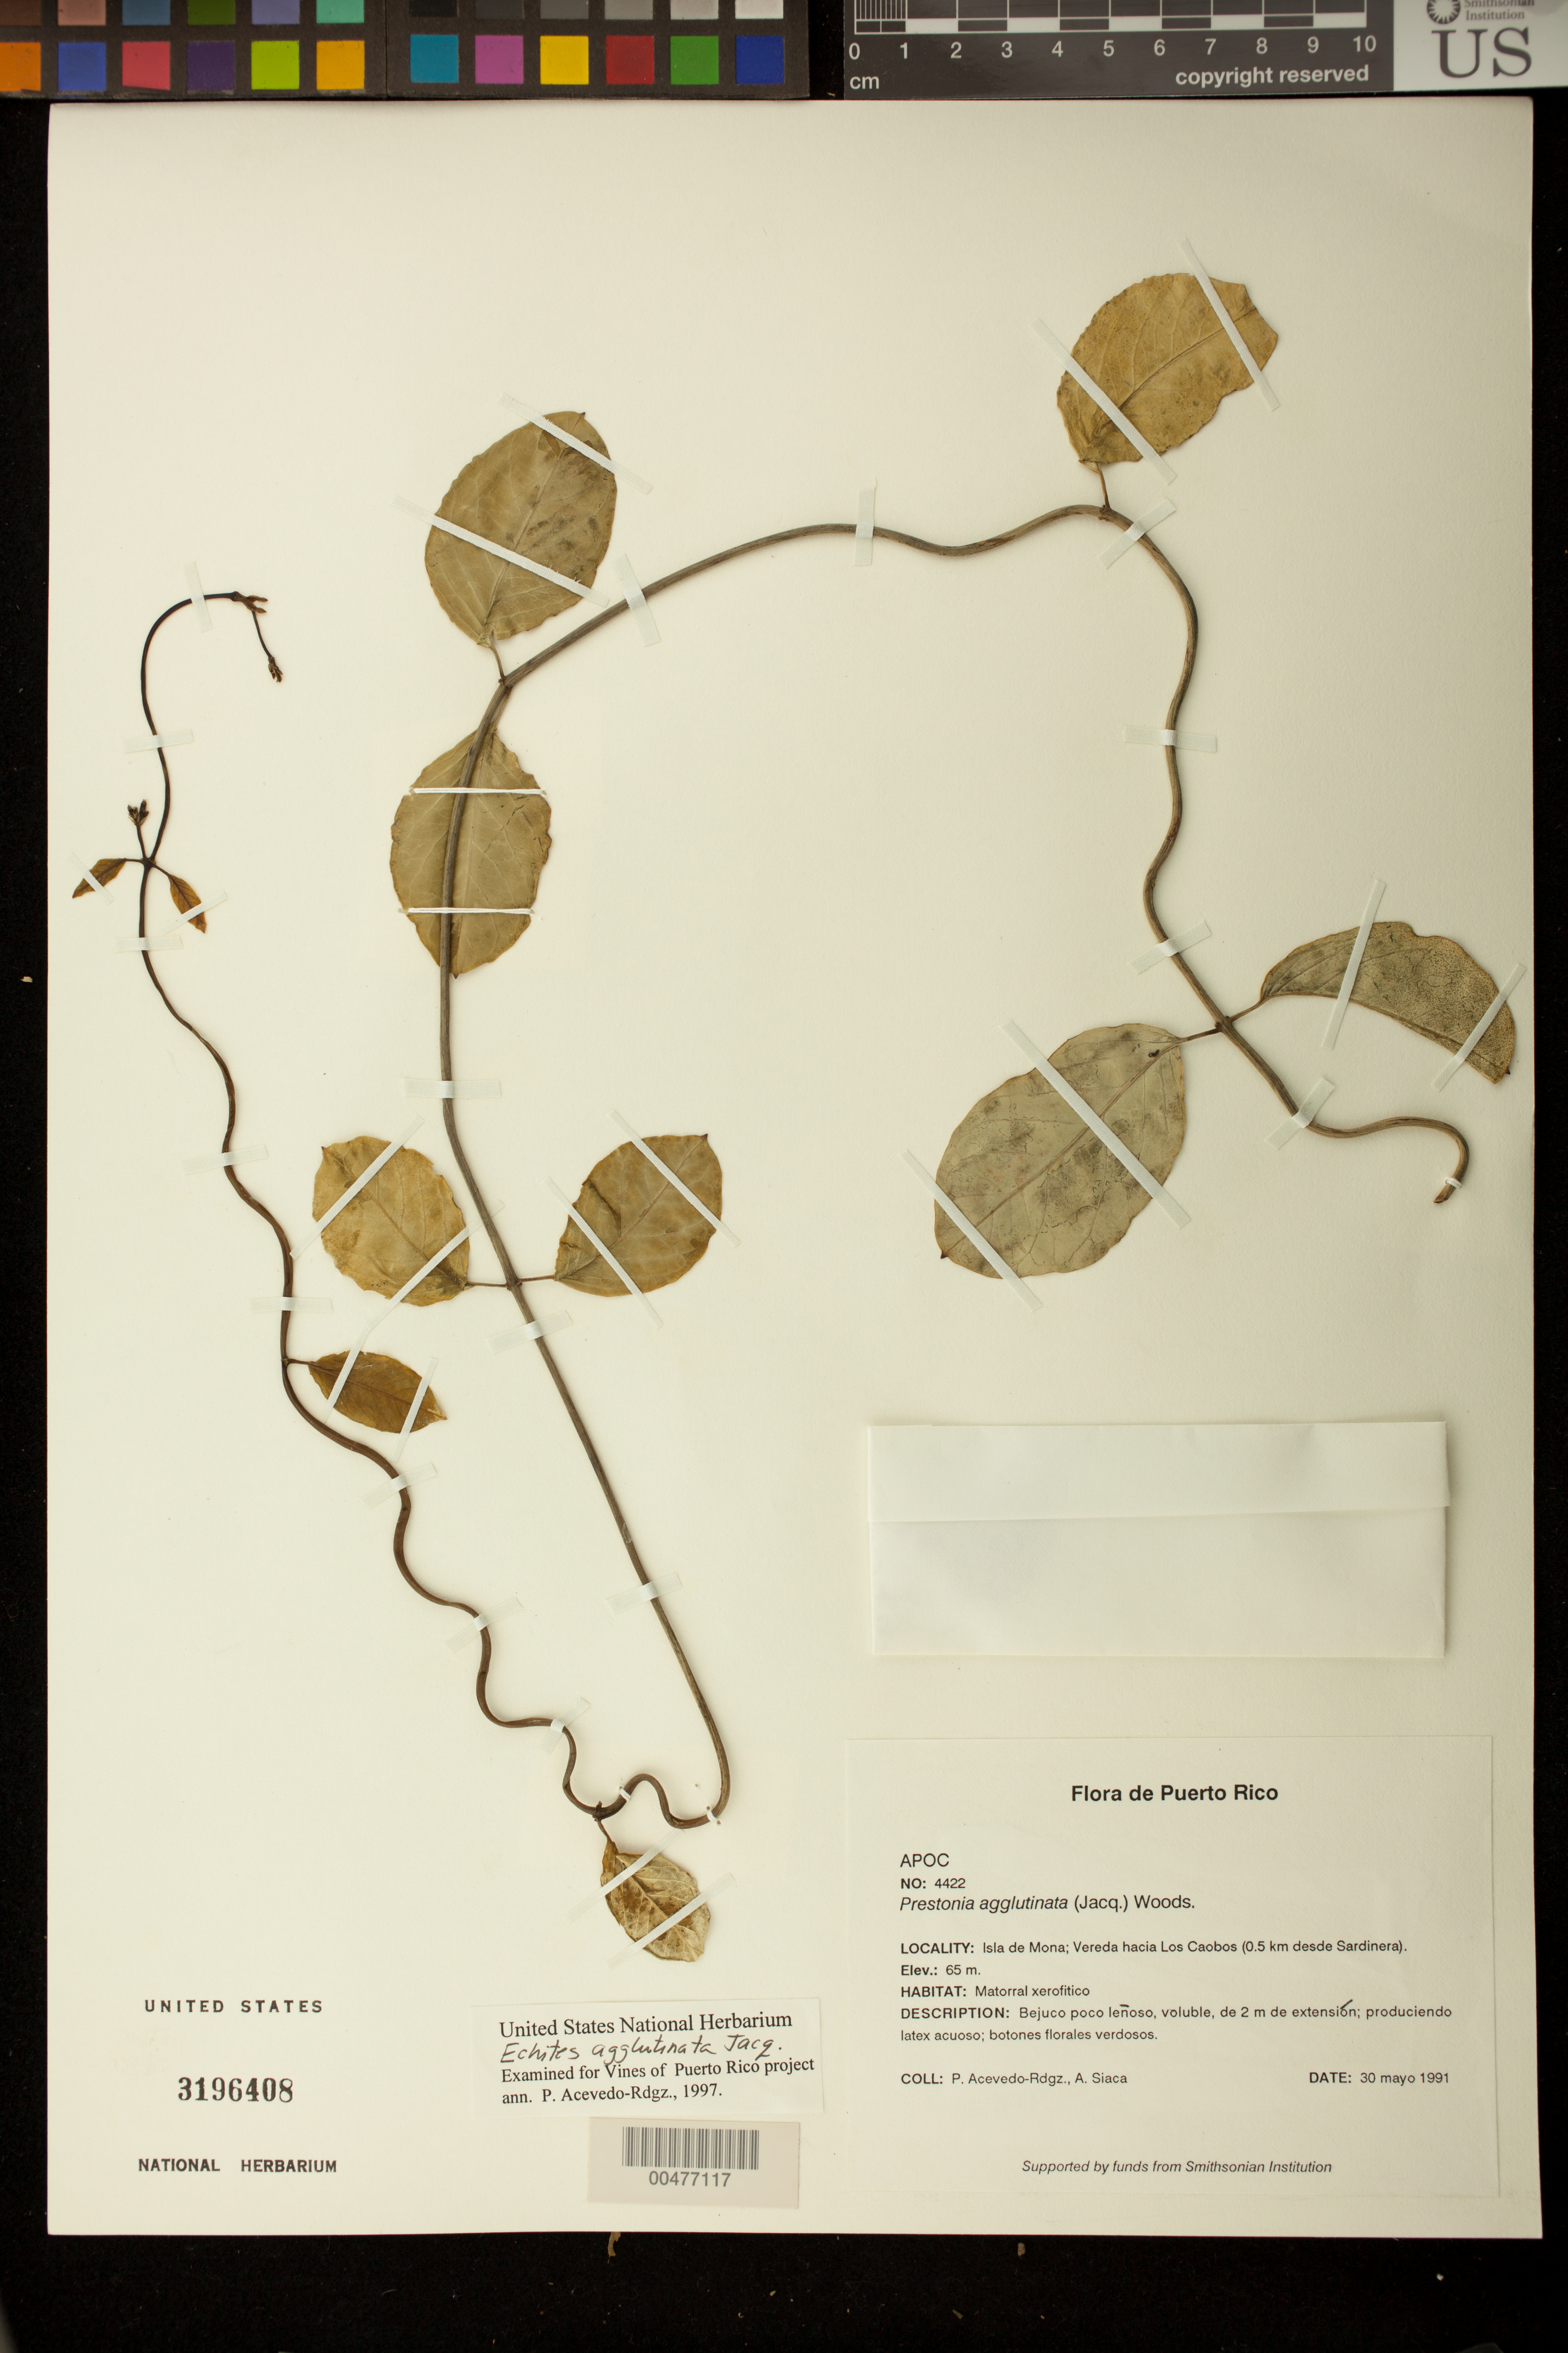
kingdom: Plantae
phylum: Tracheophyta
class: Magnoliopsida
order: Gentianales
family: Apocynaceae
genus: Echites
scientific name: Echites agglutinatus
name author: Jacq.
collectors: P. Acevedo-Rodr. & A. Siaca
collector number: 4422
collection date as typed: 30 May 1991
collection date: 1991-05-30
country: Puerto Rico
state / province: Mayaguëz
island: Mona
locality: Mona Island: Vereda hacia Los Caobos (0.5 km desde Sardinera). Matorral xerofitico.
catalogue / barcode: US 3196408